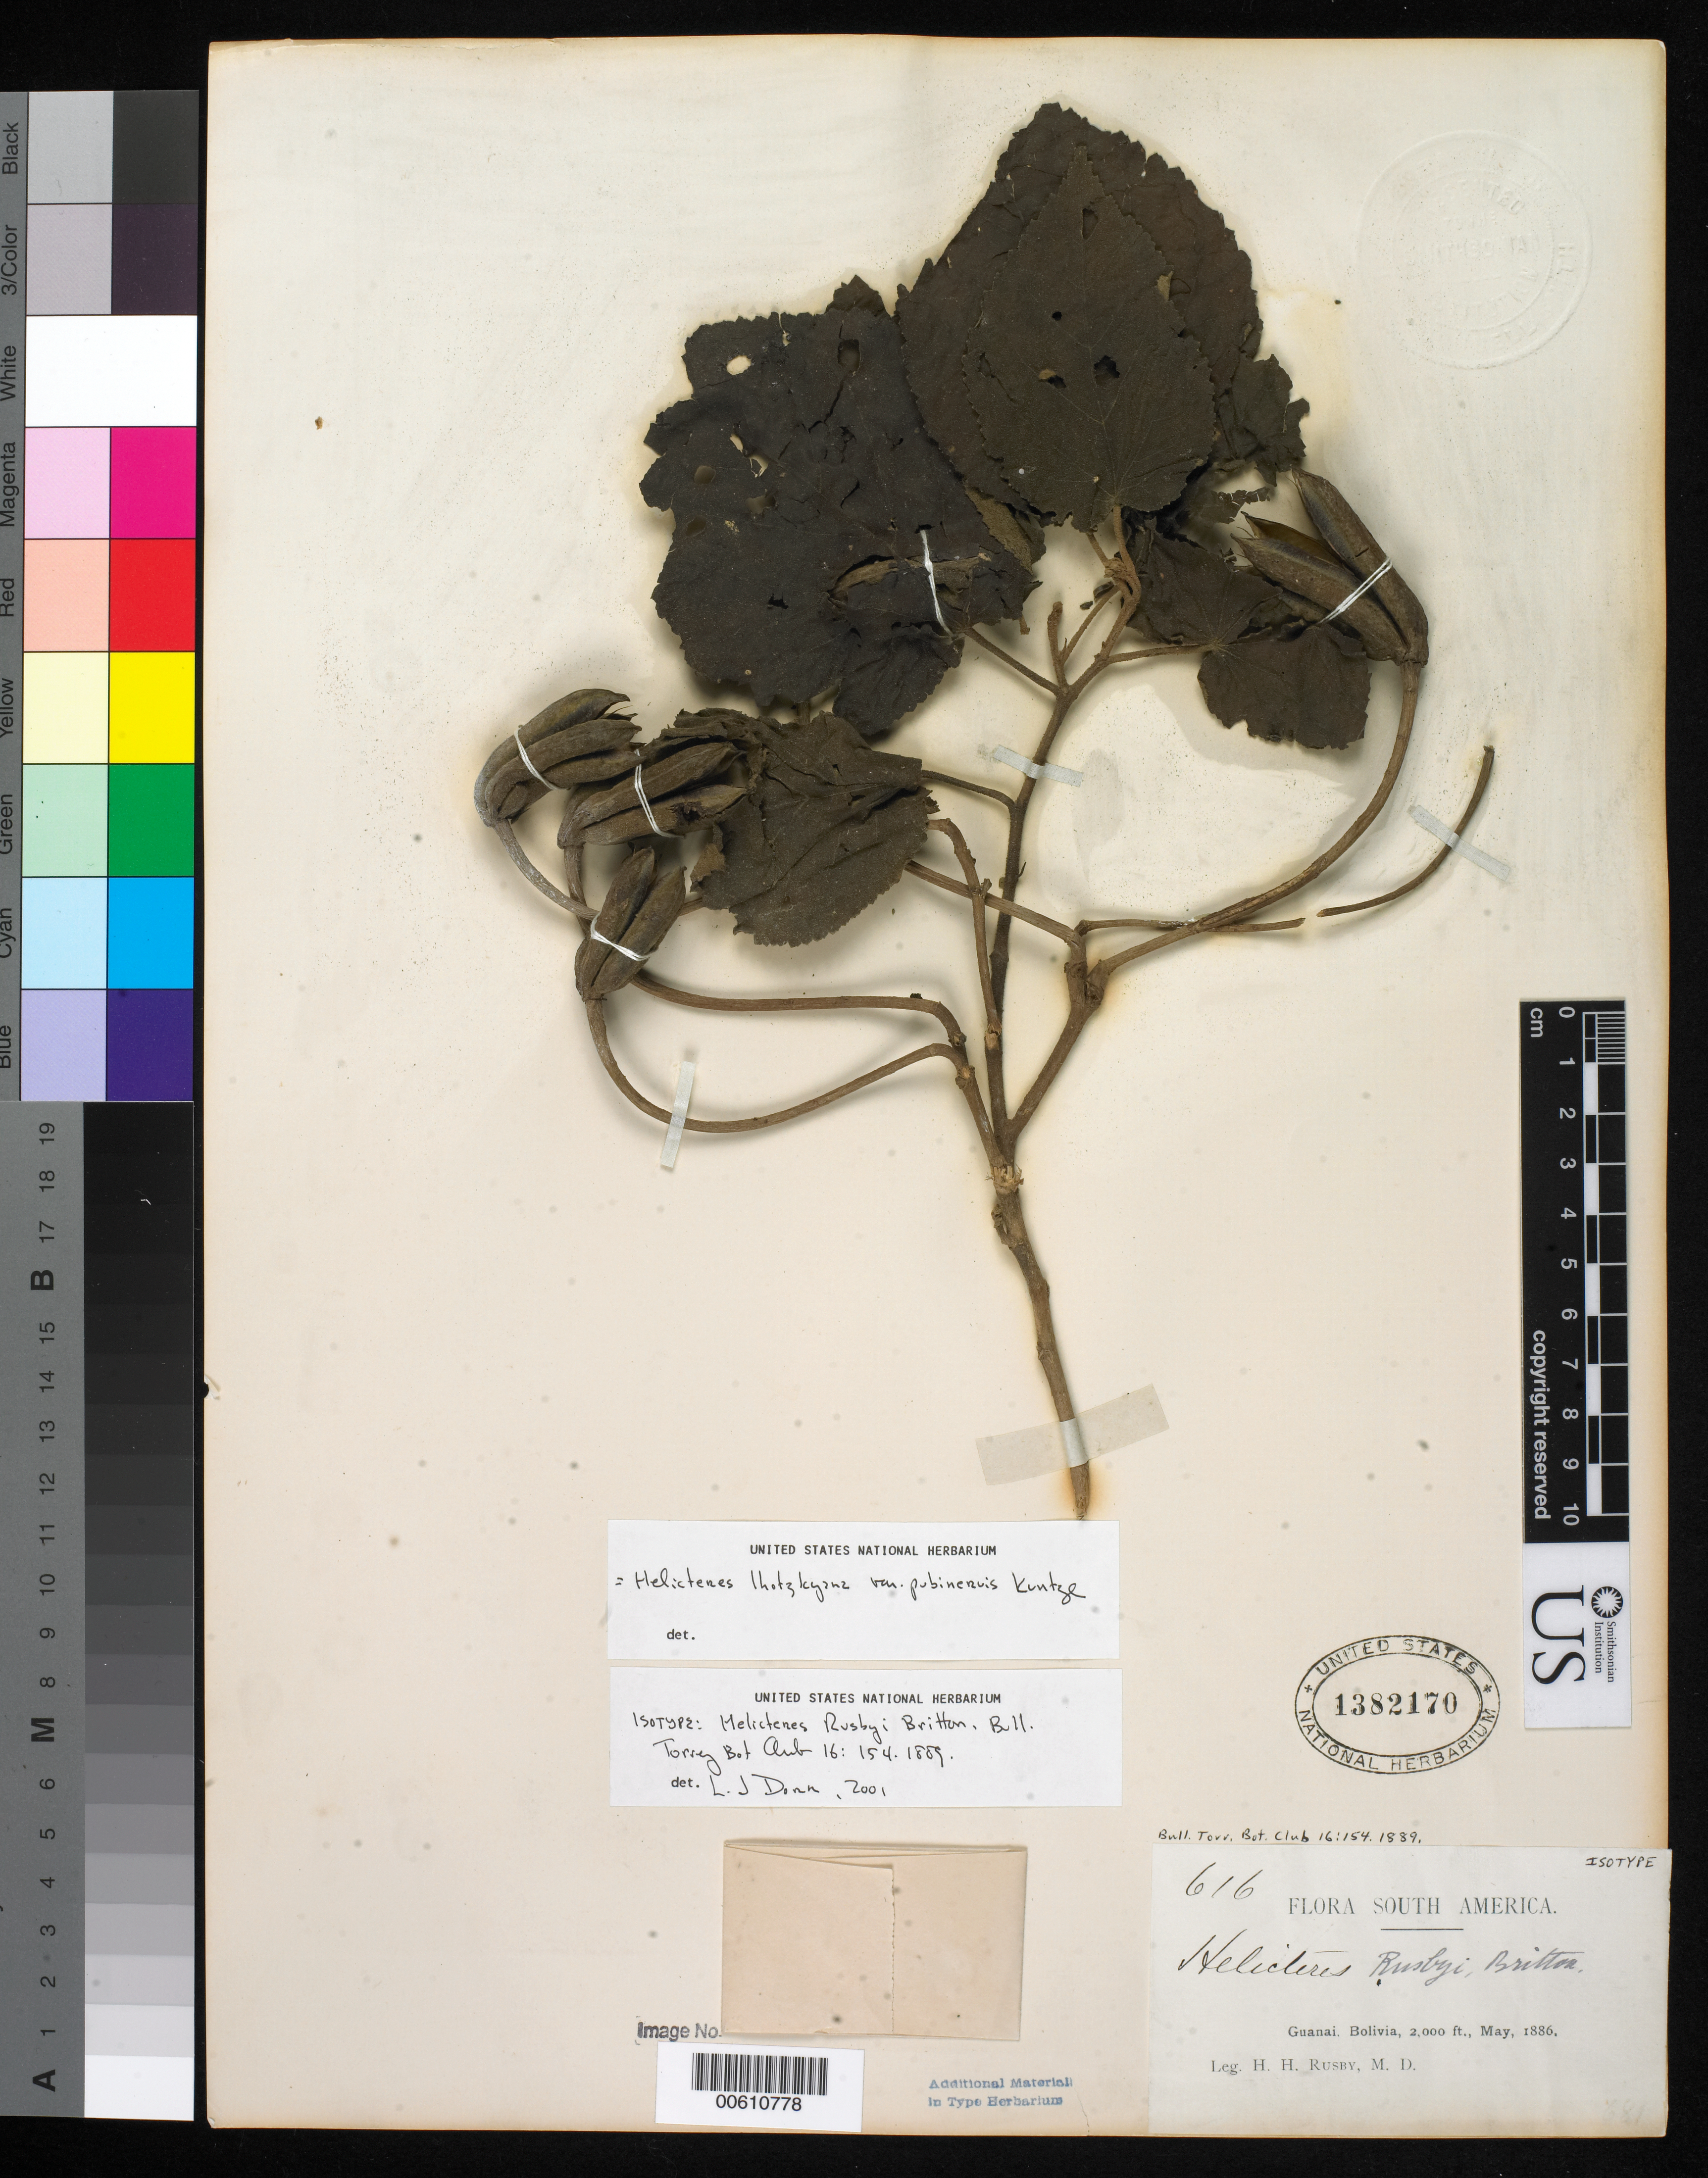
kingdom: Plantae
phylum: Tracheophyta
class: Magnoliopsida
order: Malvales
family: Malvaceae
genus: Helicteres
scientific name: Helicteres rusbyi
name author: Britton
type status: Isotype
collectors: H. H. Rusby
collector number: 616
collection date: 1886-05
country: Bolivia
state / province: La Páz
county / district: Larecaja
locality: Guanay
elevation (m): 610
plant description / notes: Specimen ex John Donnell Smith herbarium.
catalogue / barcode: US 1382170